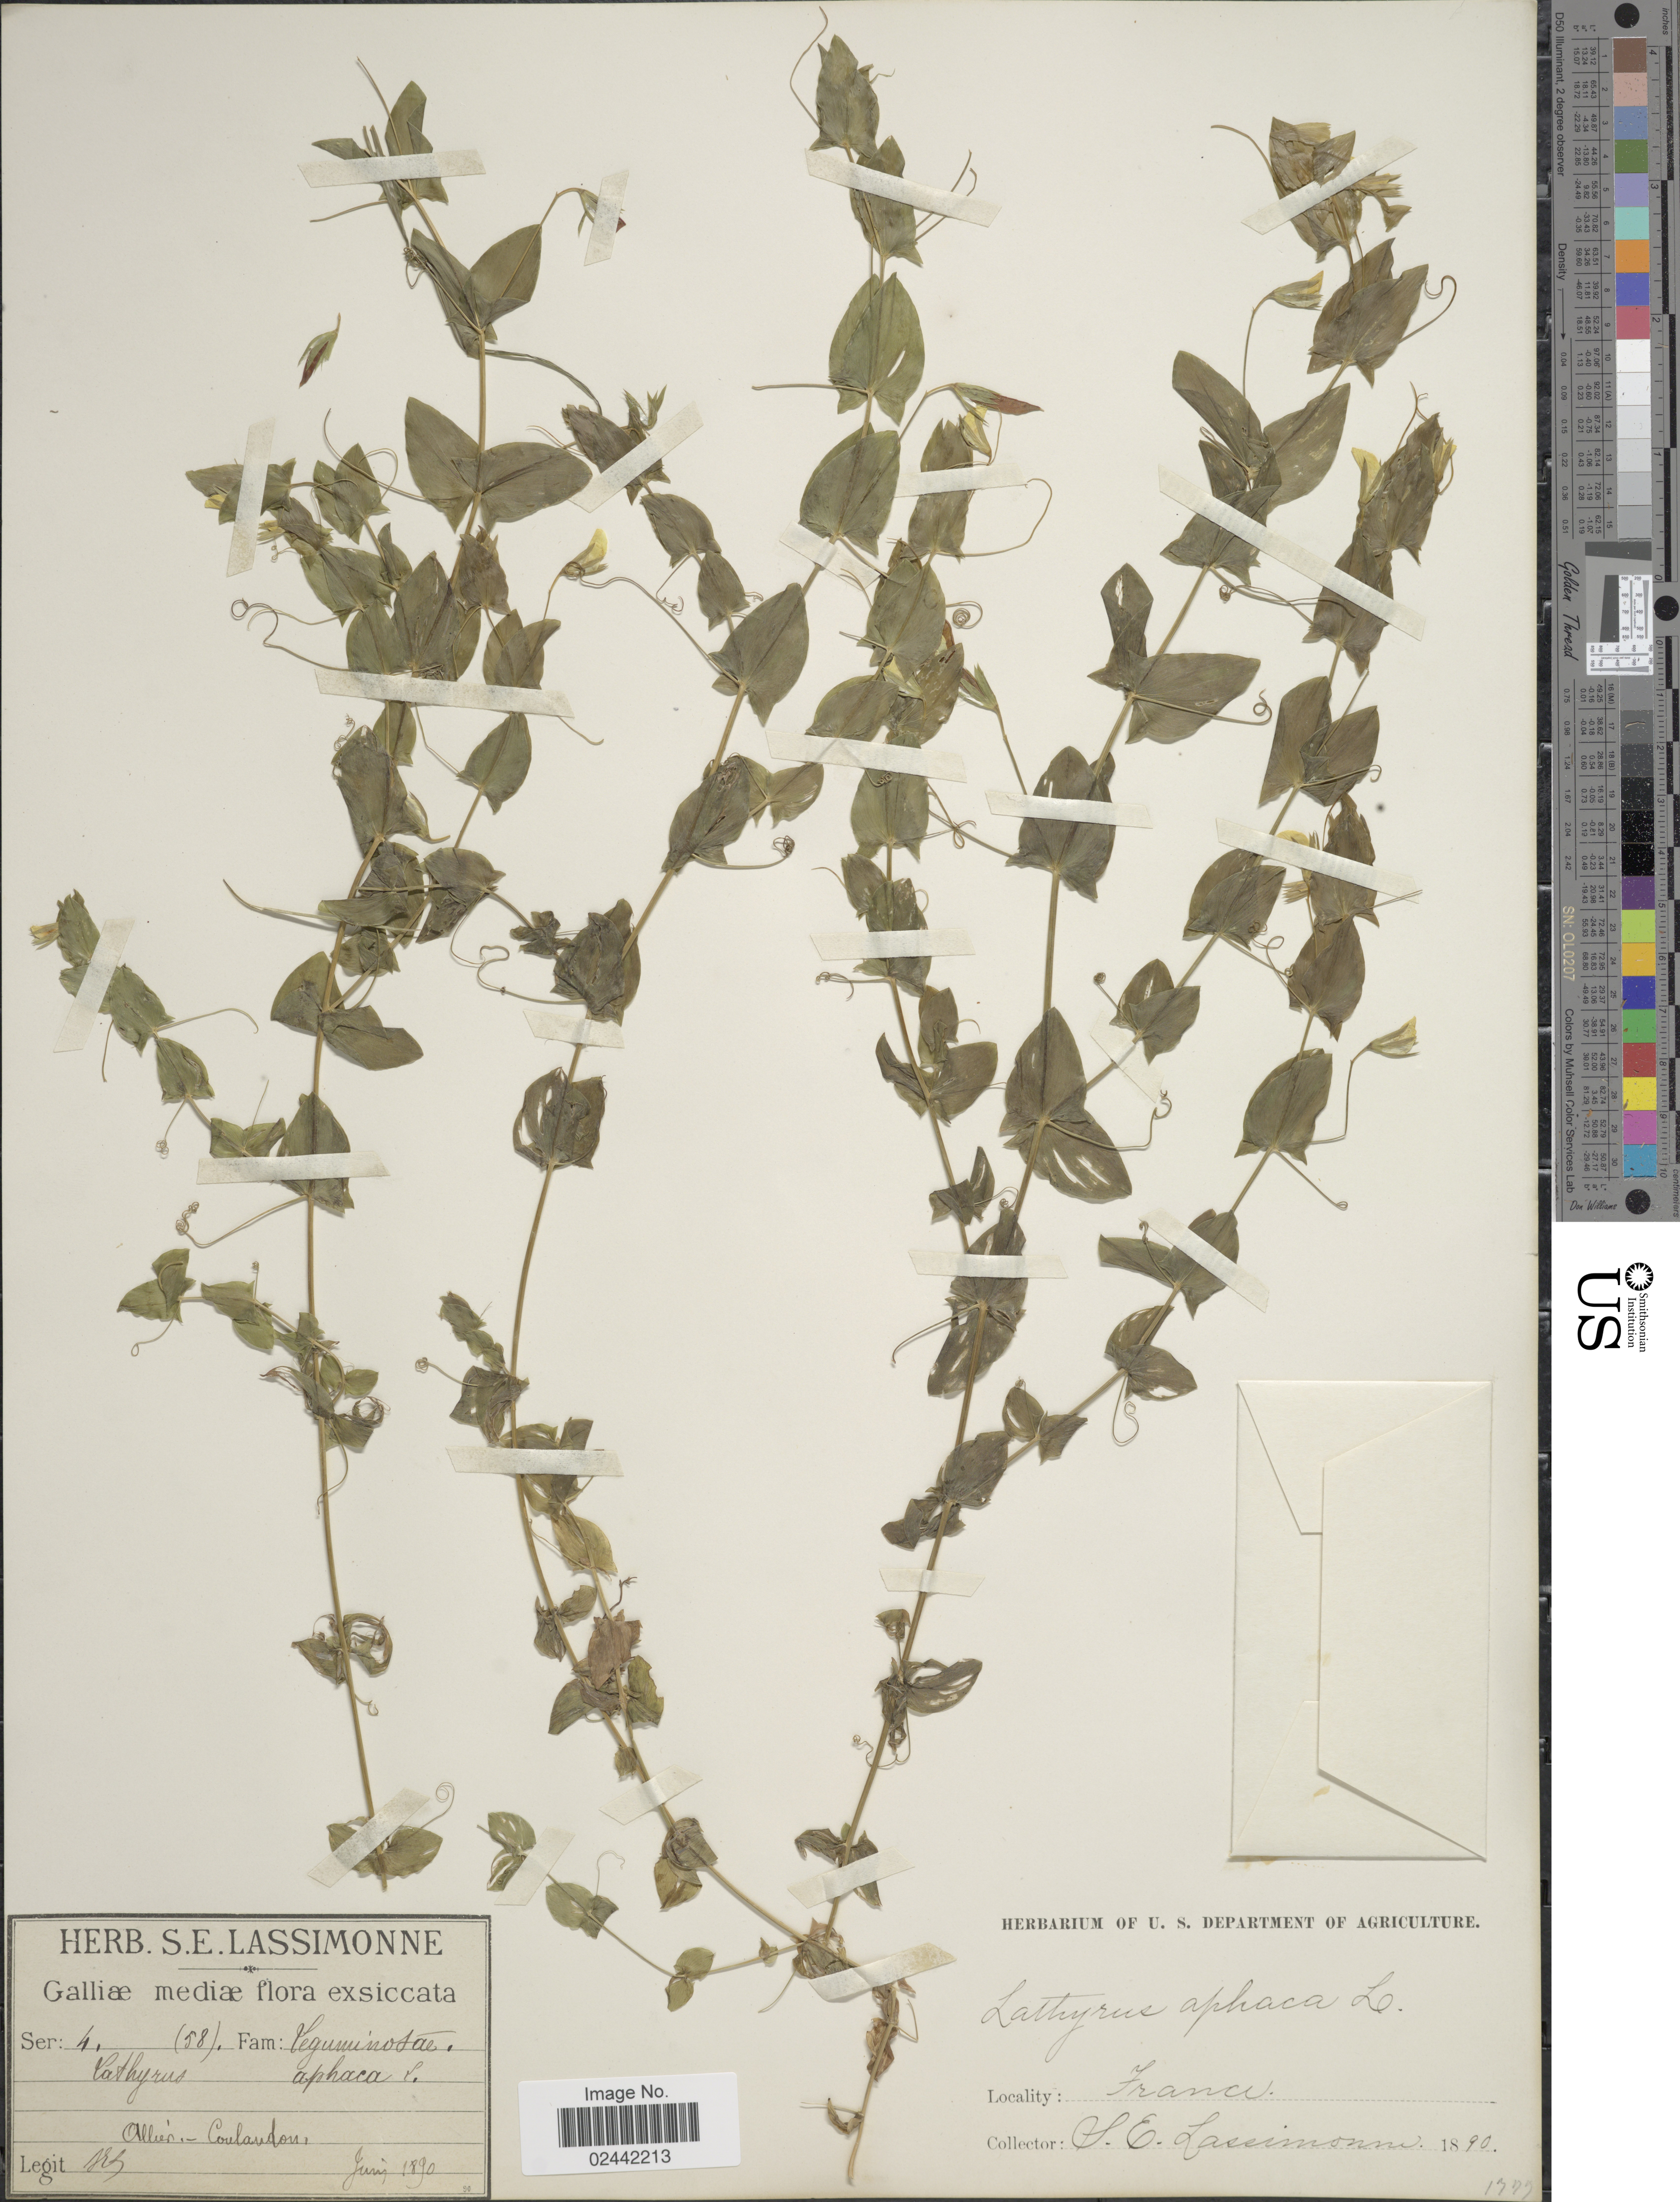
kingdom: Plantae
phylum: Tracheophyta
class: Magnoliopsida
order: Fabales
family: Fabaceae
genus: Lathyrus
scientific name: Lathyrus aphaca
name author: L.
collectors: S. Lassimonne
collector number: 4(58)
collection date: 1890-06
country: France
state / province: Auvergne-Rhône-Alpes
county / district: Allier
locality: Allier . - Coulandon.